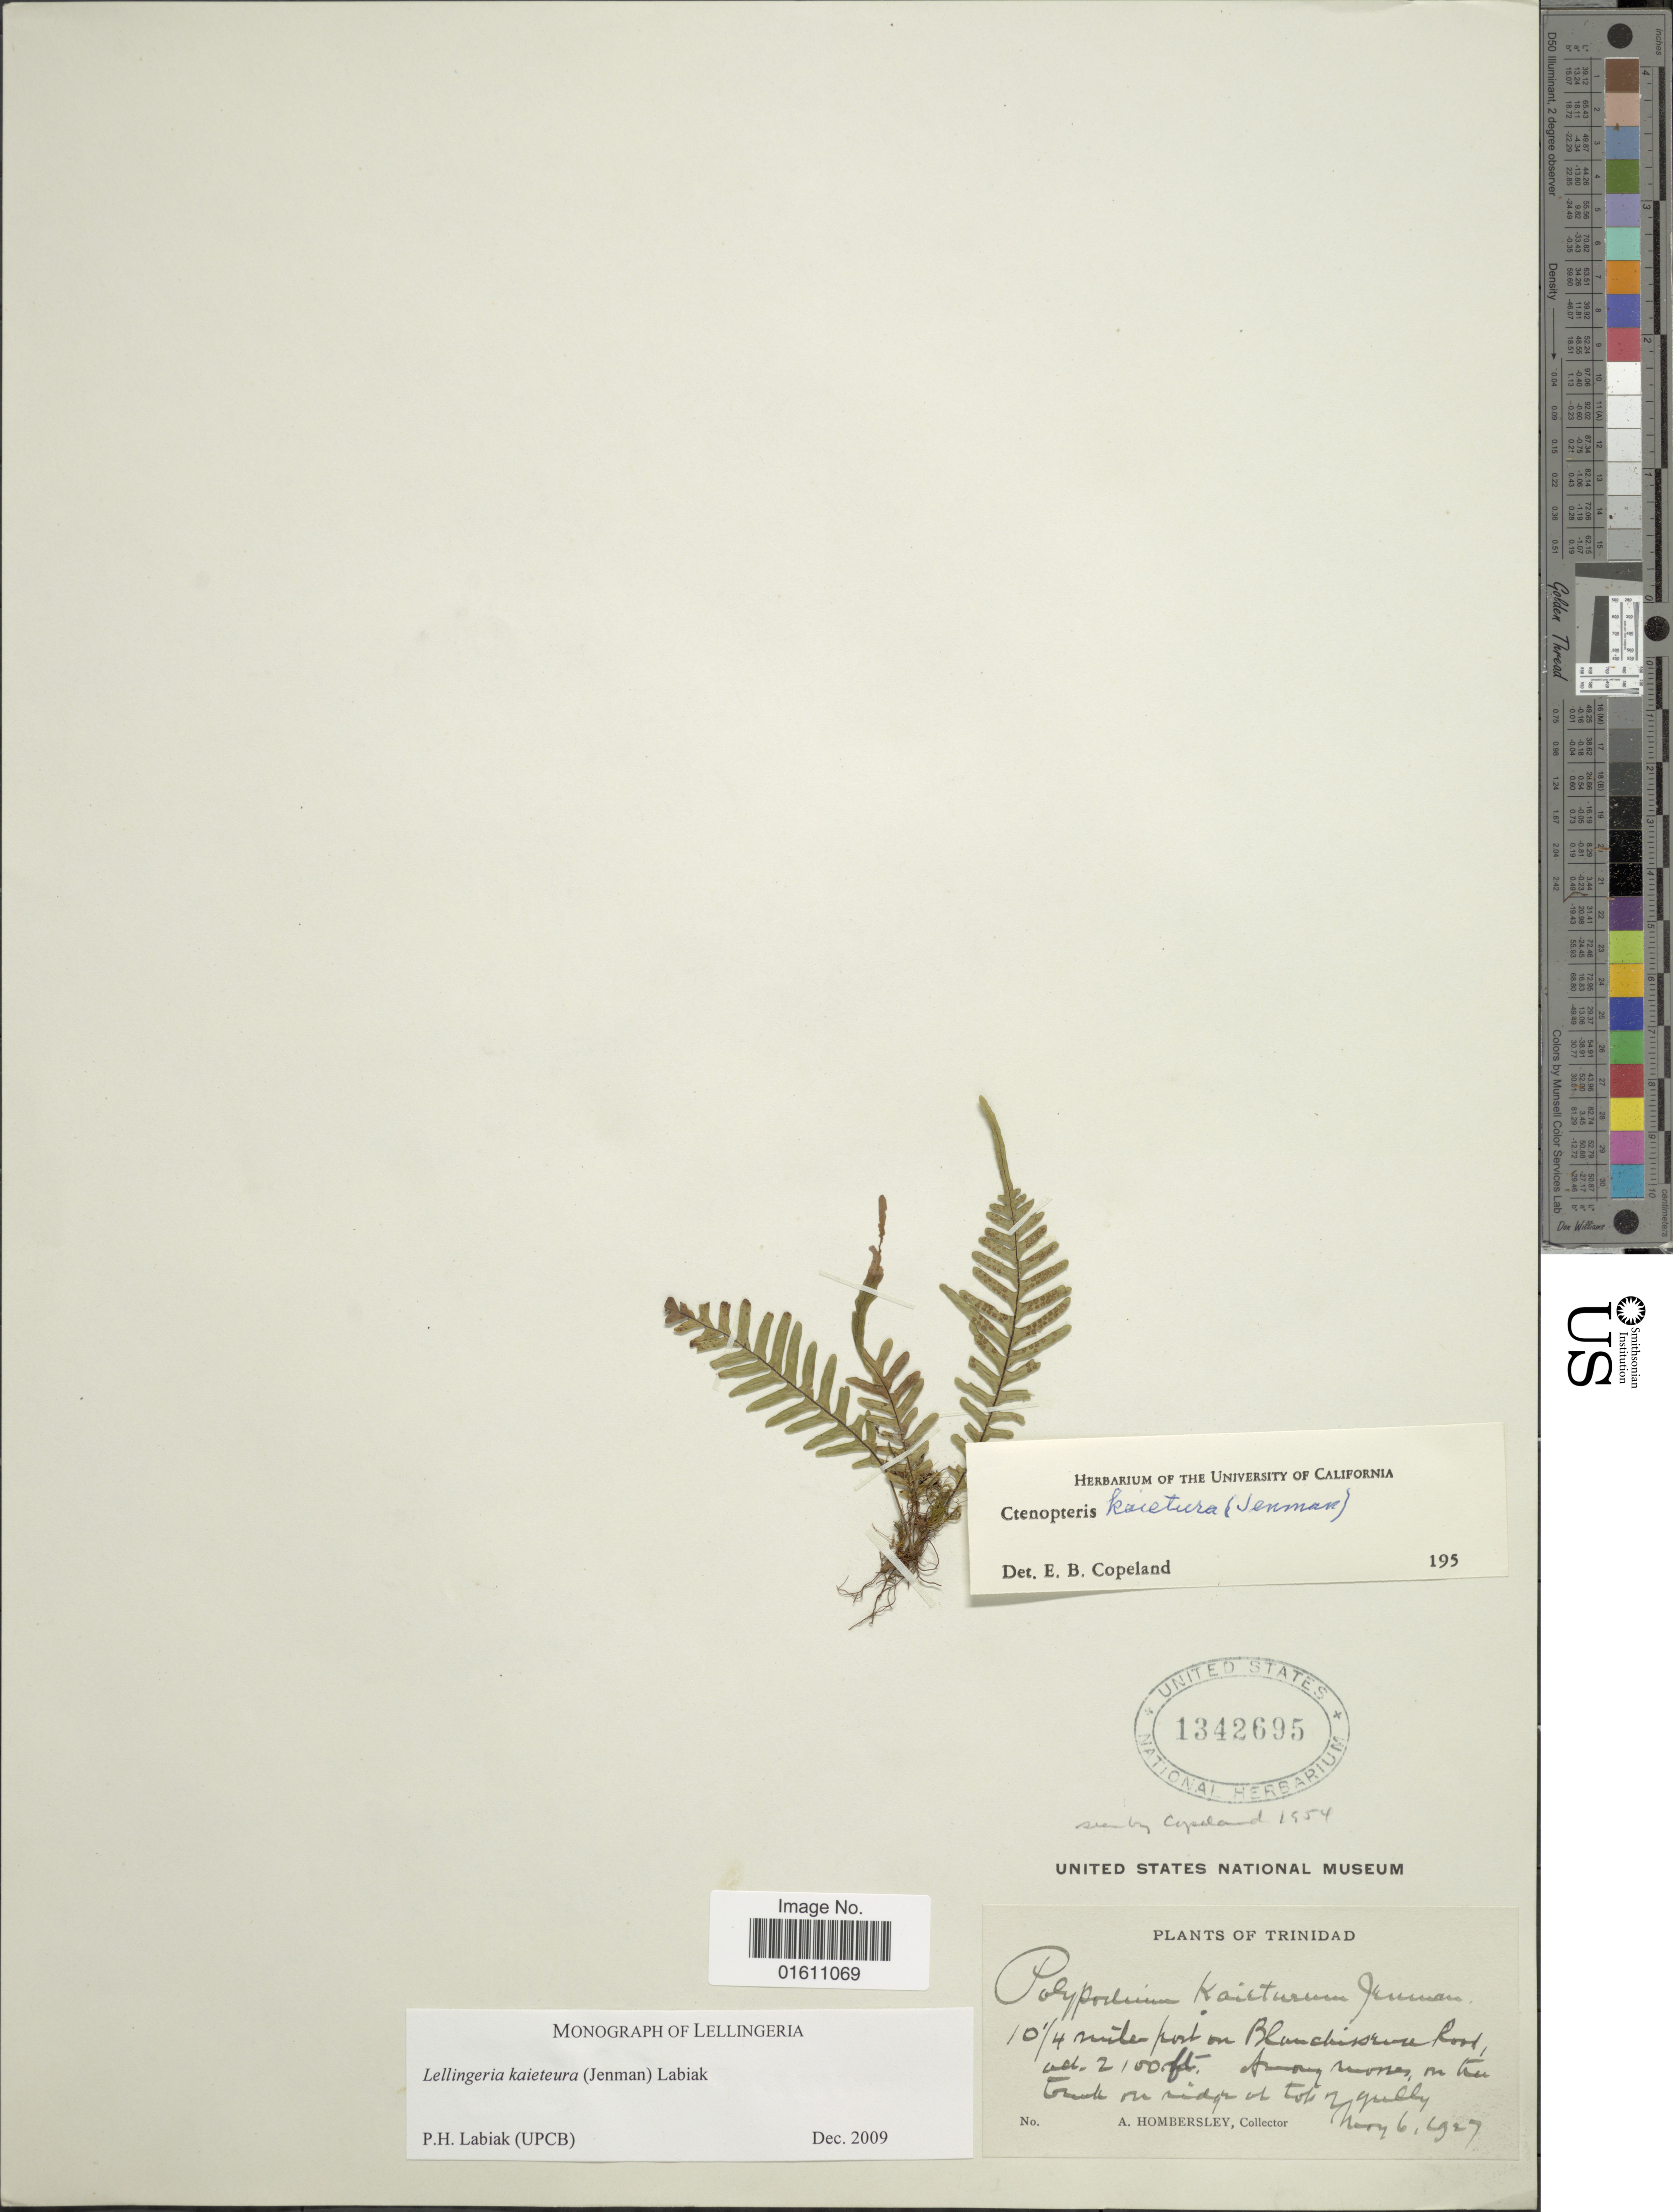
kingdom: Plantae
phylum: Tracheophyta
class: Polypodiopsida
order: Polypodiales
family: Polypodiaceae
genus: Moranopteris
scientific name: Moranopteris tenuicula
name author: (Fée) A.R. Sm. & R.C. Moran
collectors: A. Hombersley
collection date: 1927-05-06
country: Trinidad and Tobago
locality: Trinidad, 10¼ miles port on Blanchisseuse Road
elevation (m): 640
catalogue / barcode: US 1342695